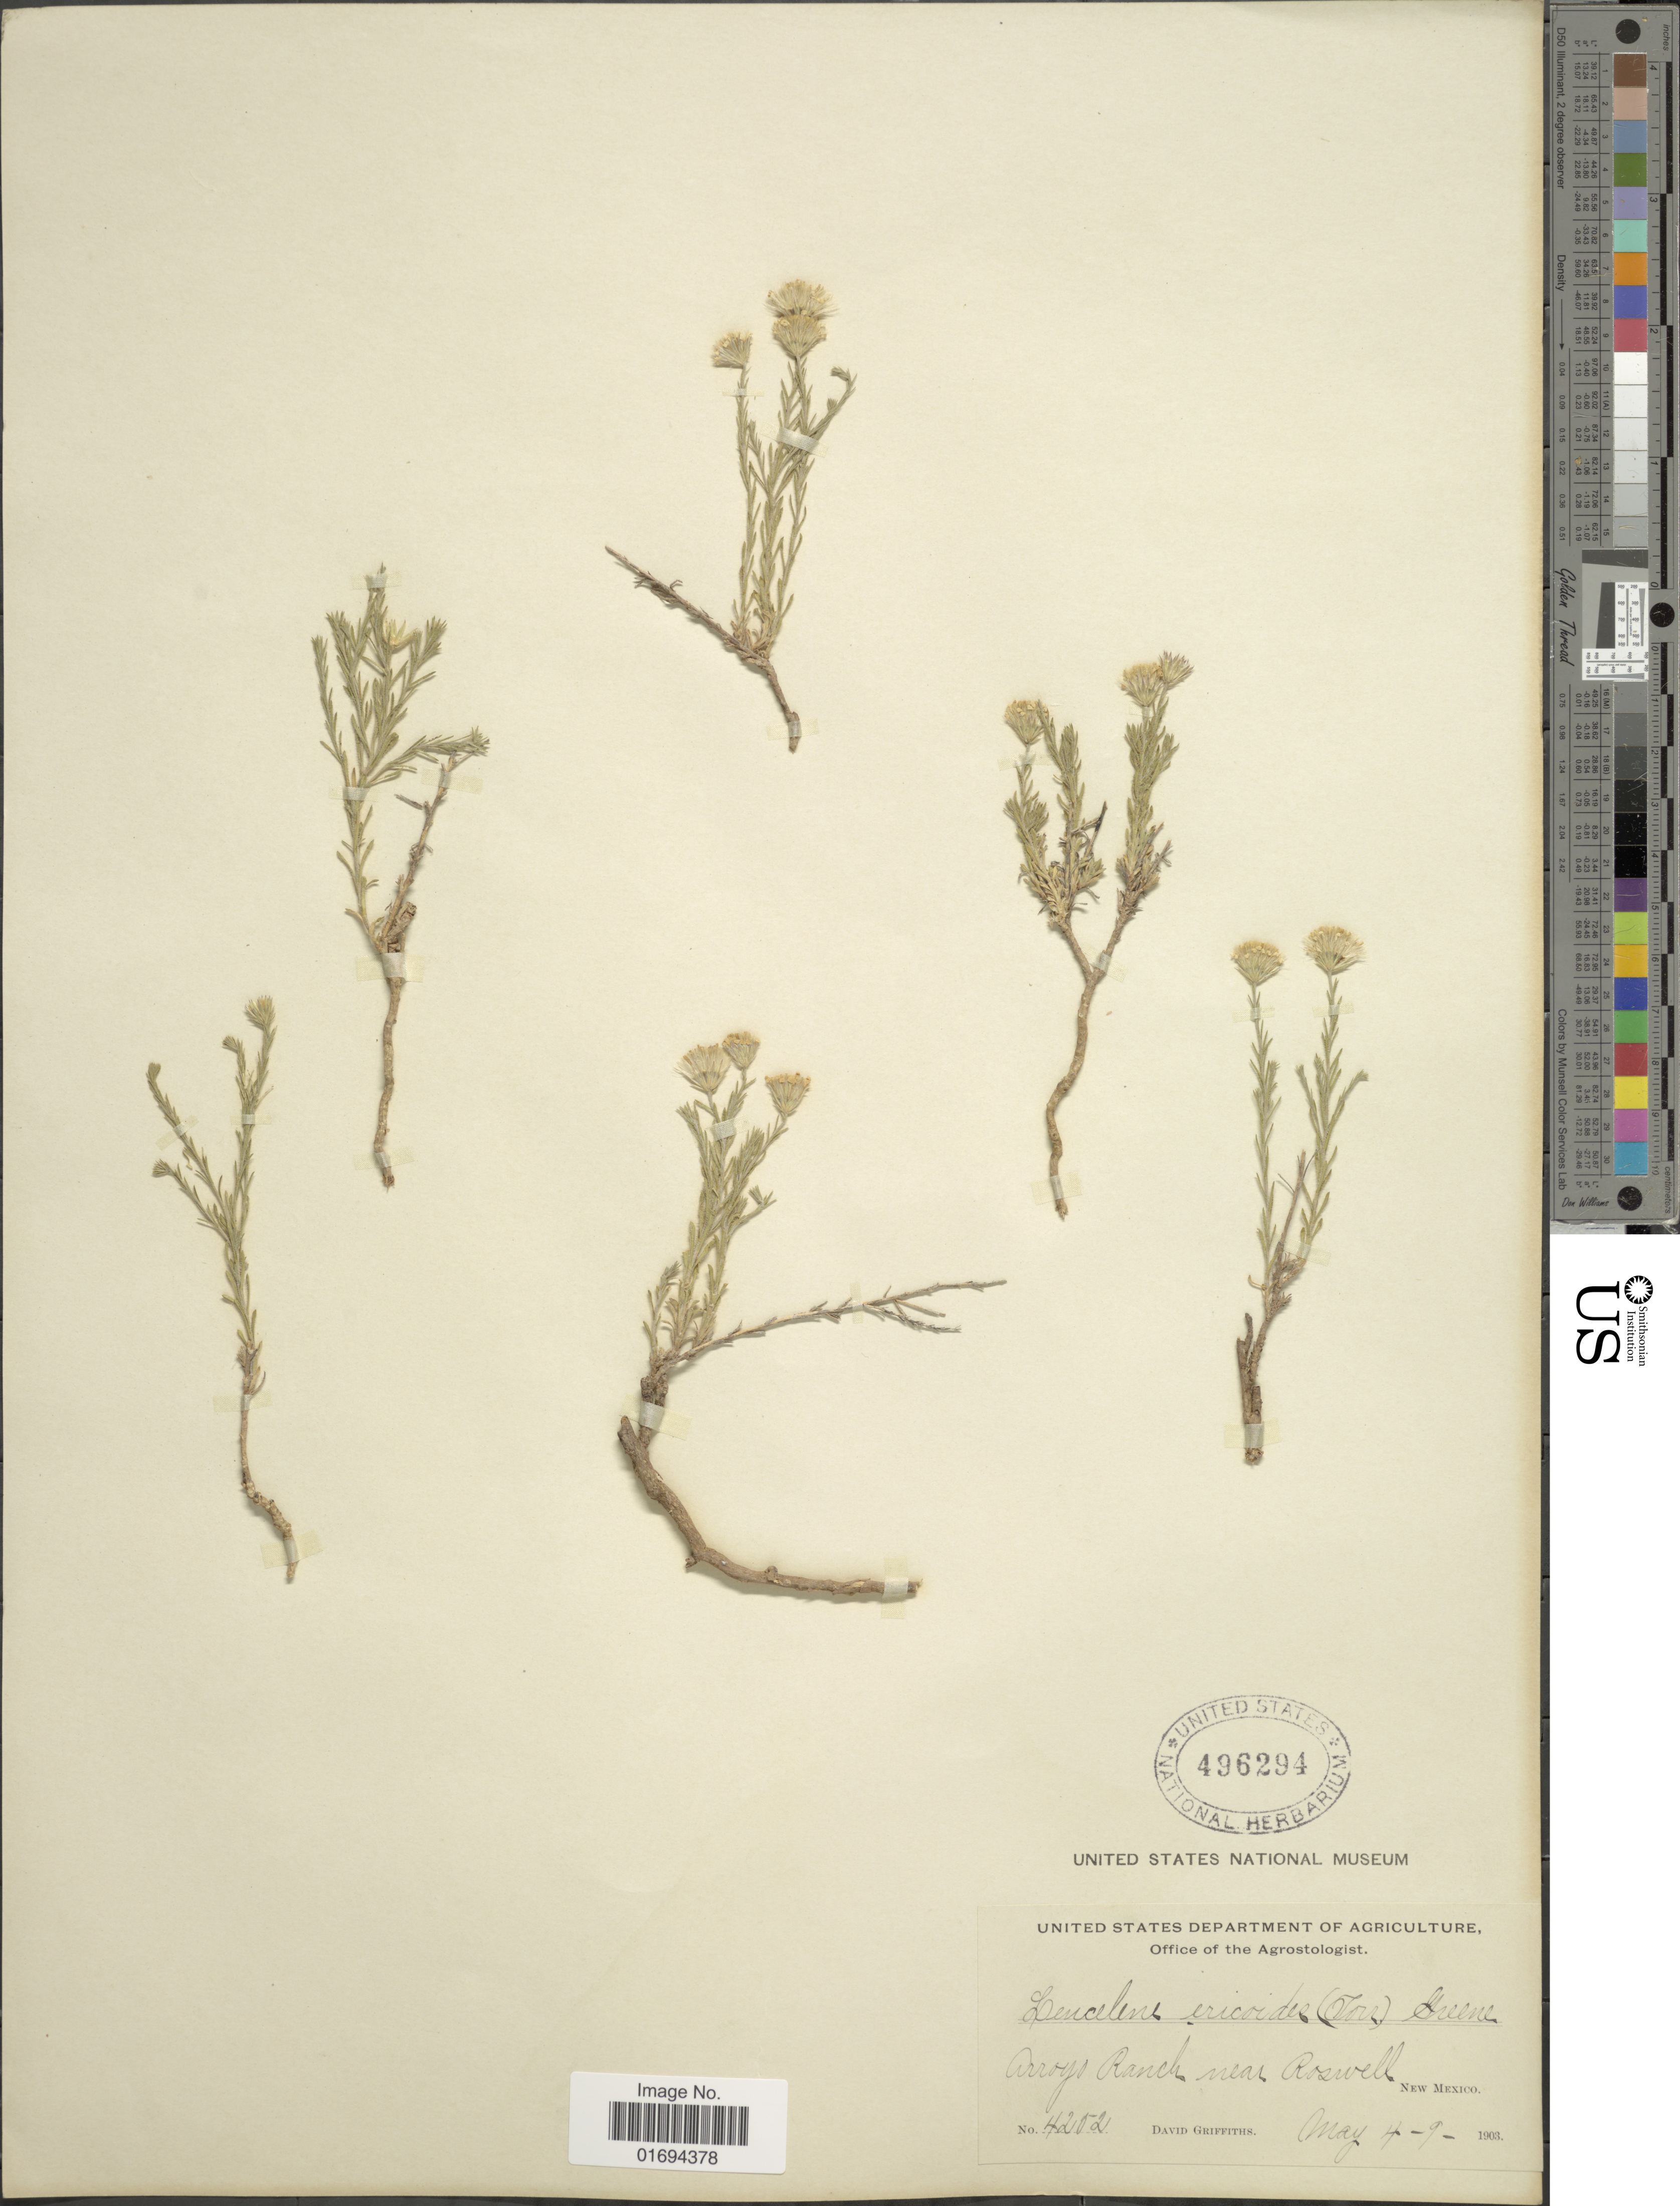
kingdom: Plantae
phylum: Tracheophyta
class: Magnoliopsida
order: Asterales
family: Asteraceae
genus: Chaetopappa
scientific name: Chaetopappa ericoides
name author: (Torr.) G.L. Nesom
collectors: D. Griffiths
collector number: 4252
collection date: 1903-05-04/1903-05-09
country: United States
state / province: New Mexico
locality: Arroyo Ranch near Roswell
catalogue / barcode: US 496294